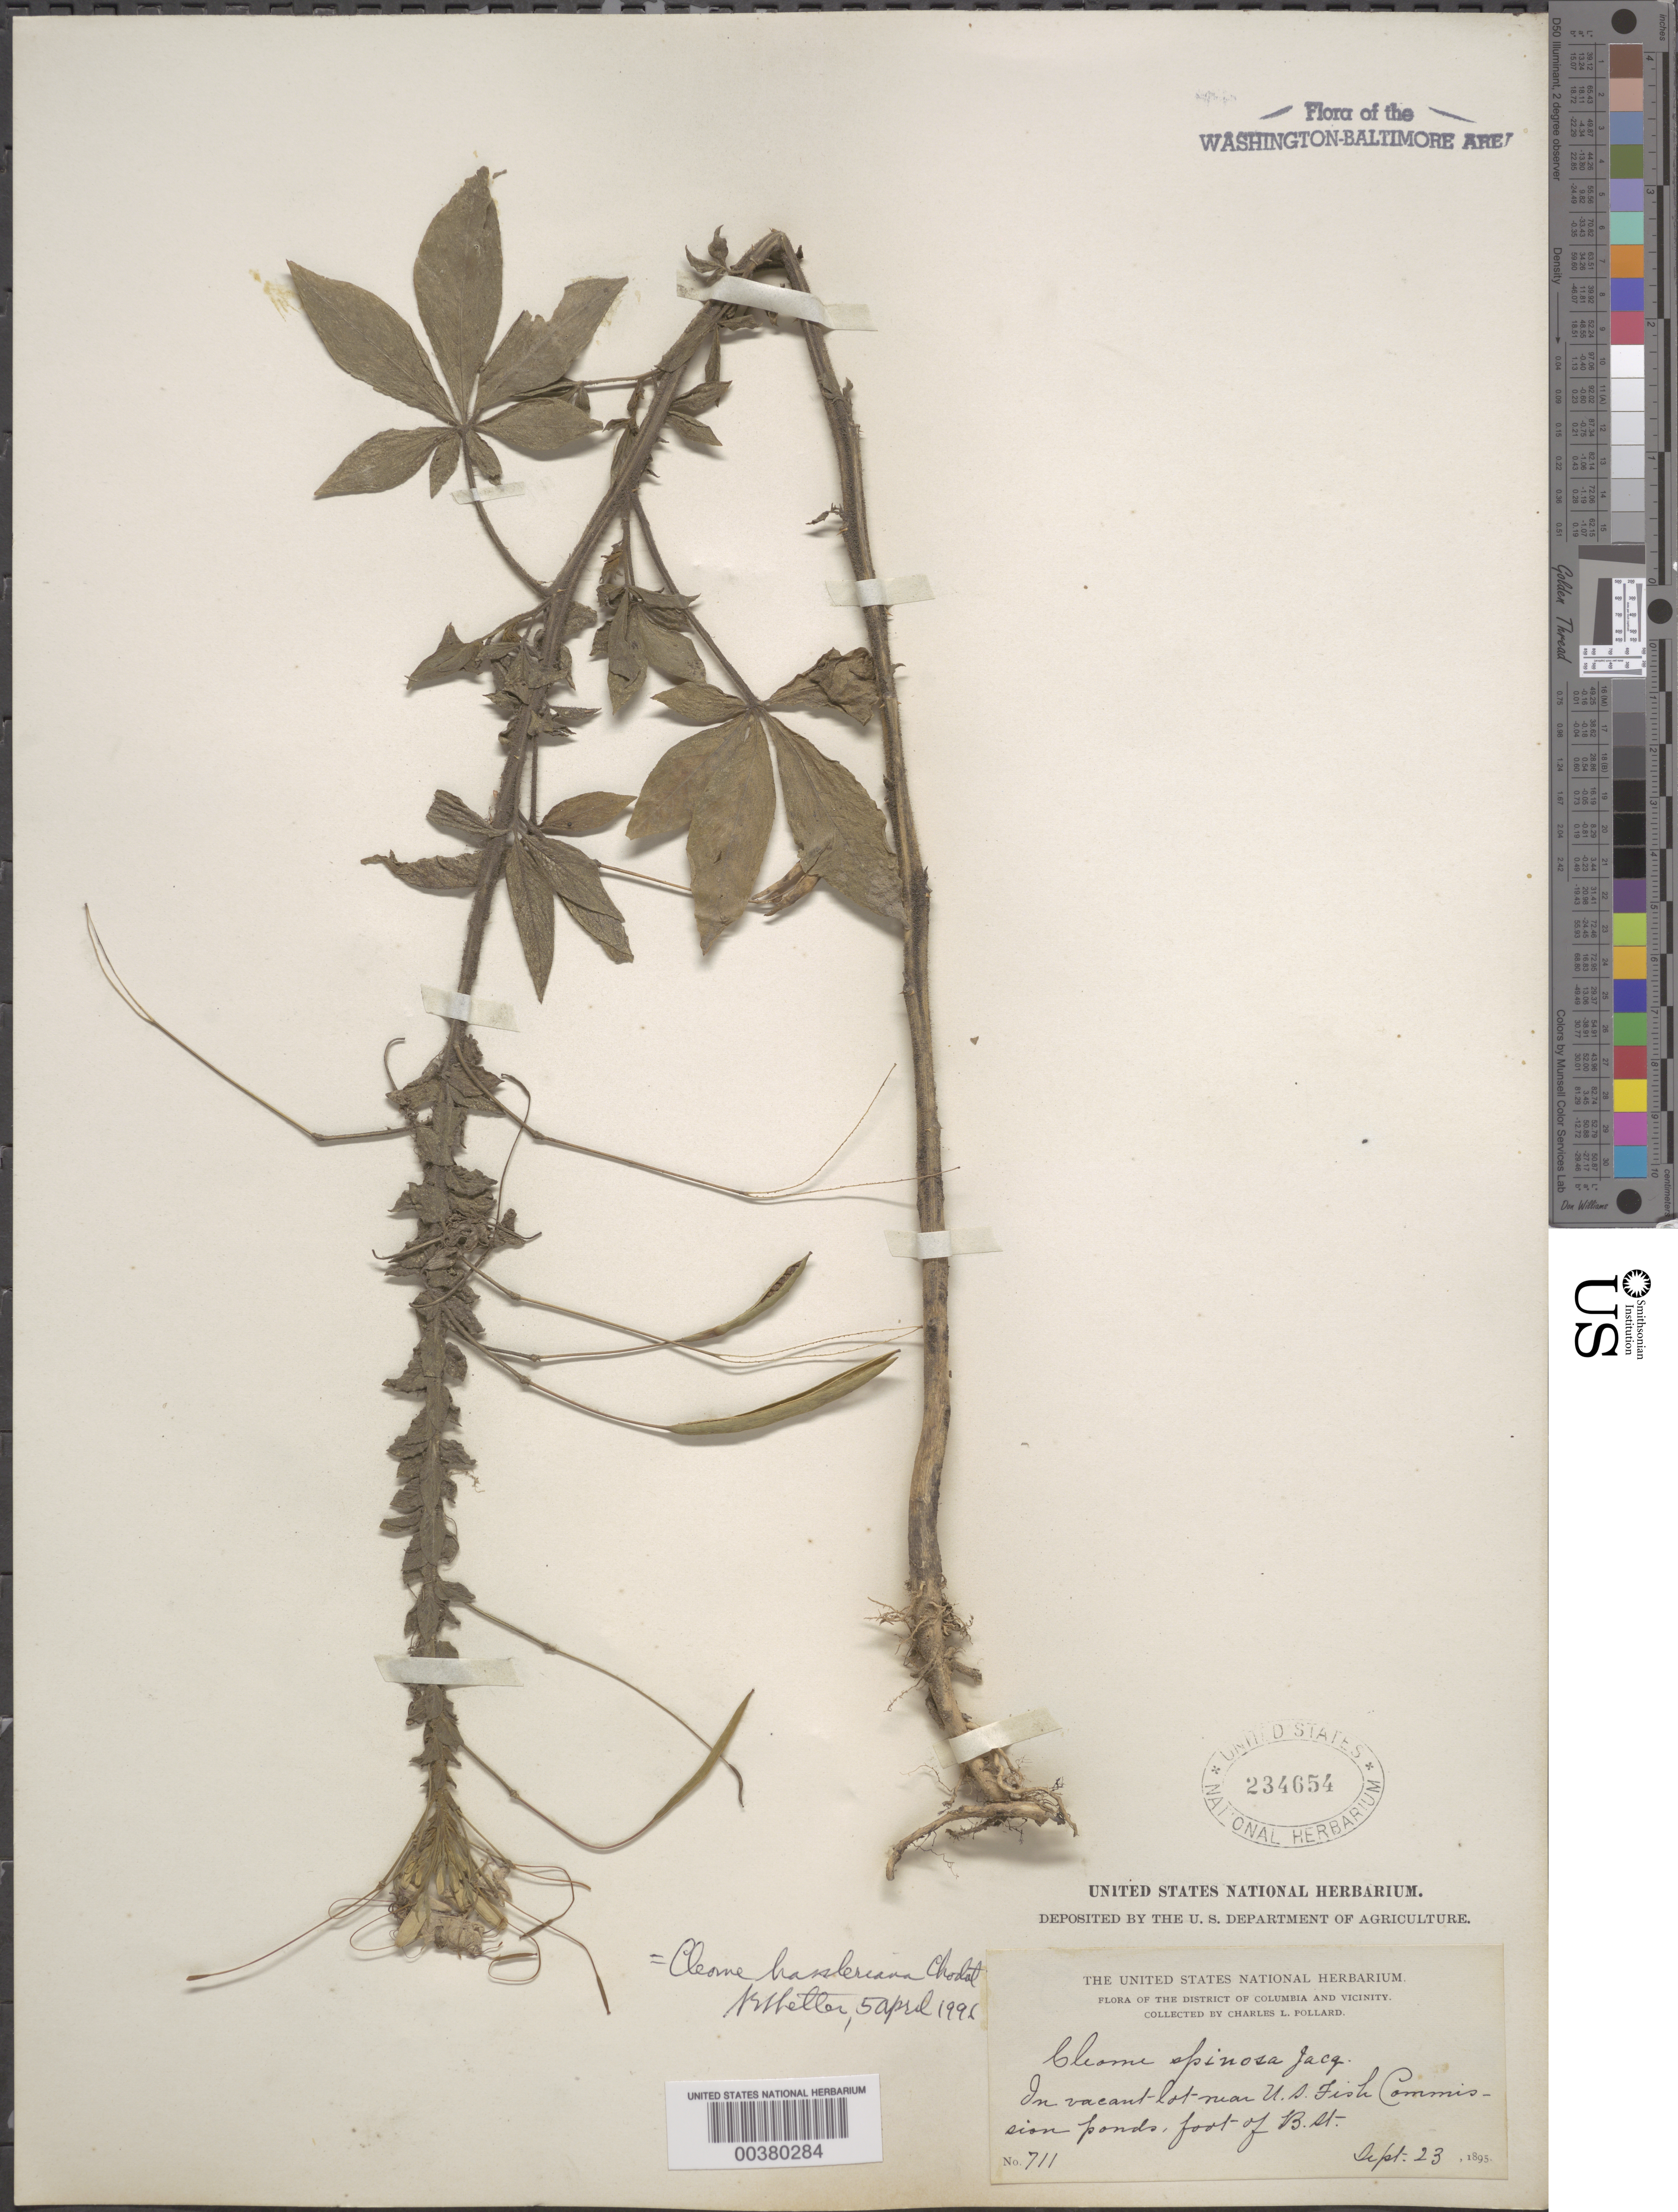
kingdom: Plantae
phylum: Tracheophyta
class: Magnoliopsida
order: Brassicales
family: Cleomaceae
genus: Tarenaya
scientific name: Tarenaya houtteana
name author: (Schltdl.) Soares Neto & Roalson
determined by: Strong, Mark T., (BOT), Smithsonian Institution - National Museum of Natural History (UNITED STATES)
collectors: C. L. Pollard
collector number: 711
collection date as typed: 23 Sep 1895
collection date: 1895-09-23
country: United States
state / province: District of Columbia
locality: U.S. Fish Commission Ponds, B St.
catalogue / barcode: US 234654